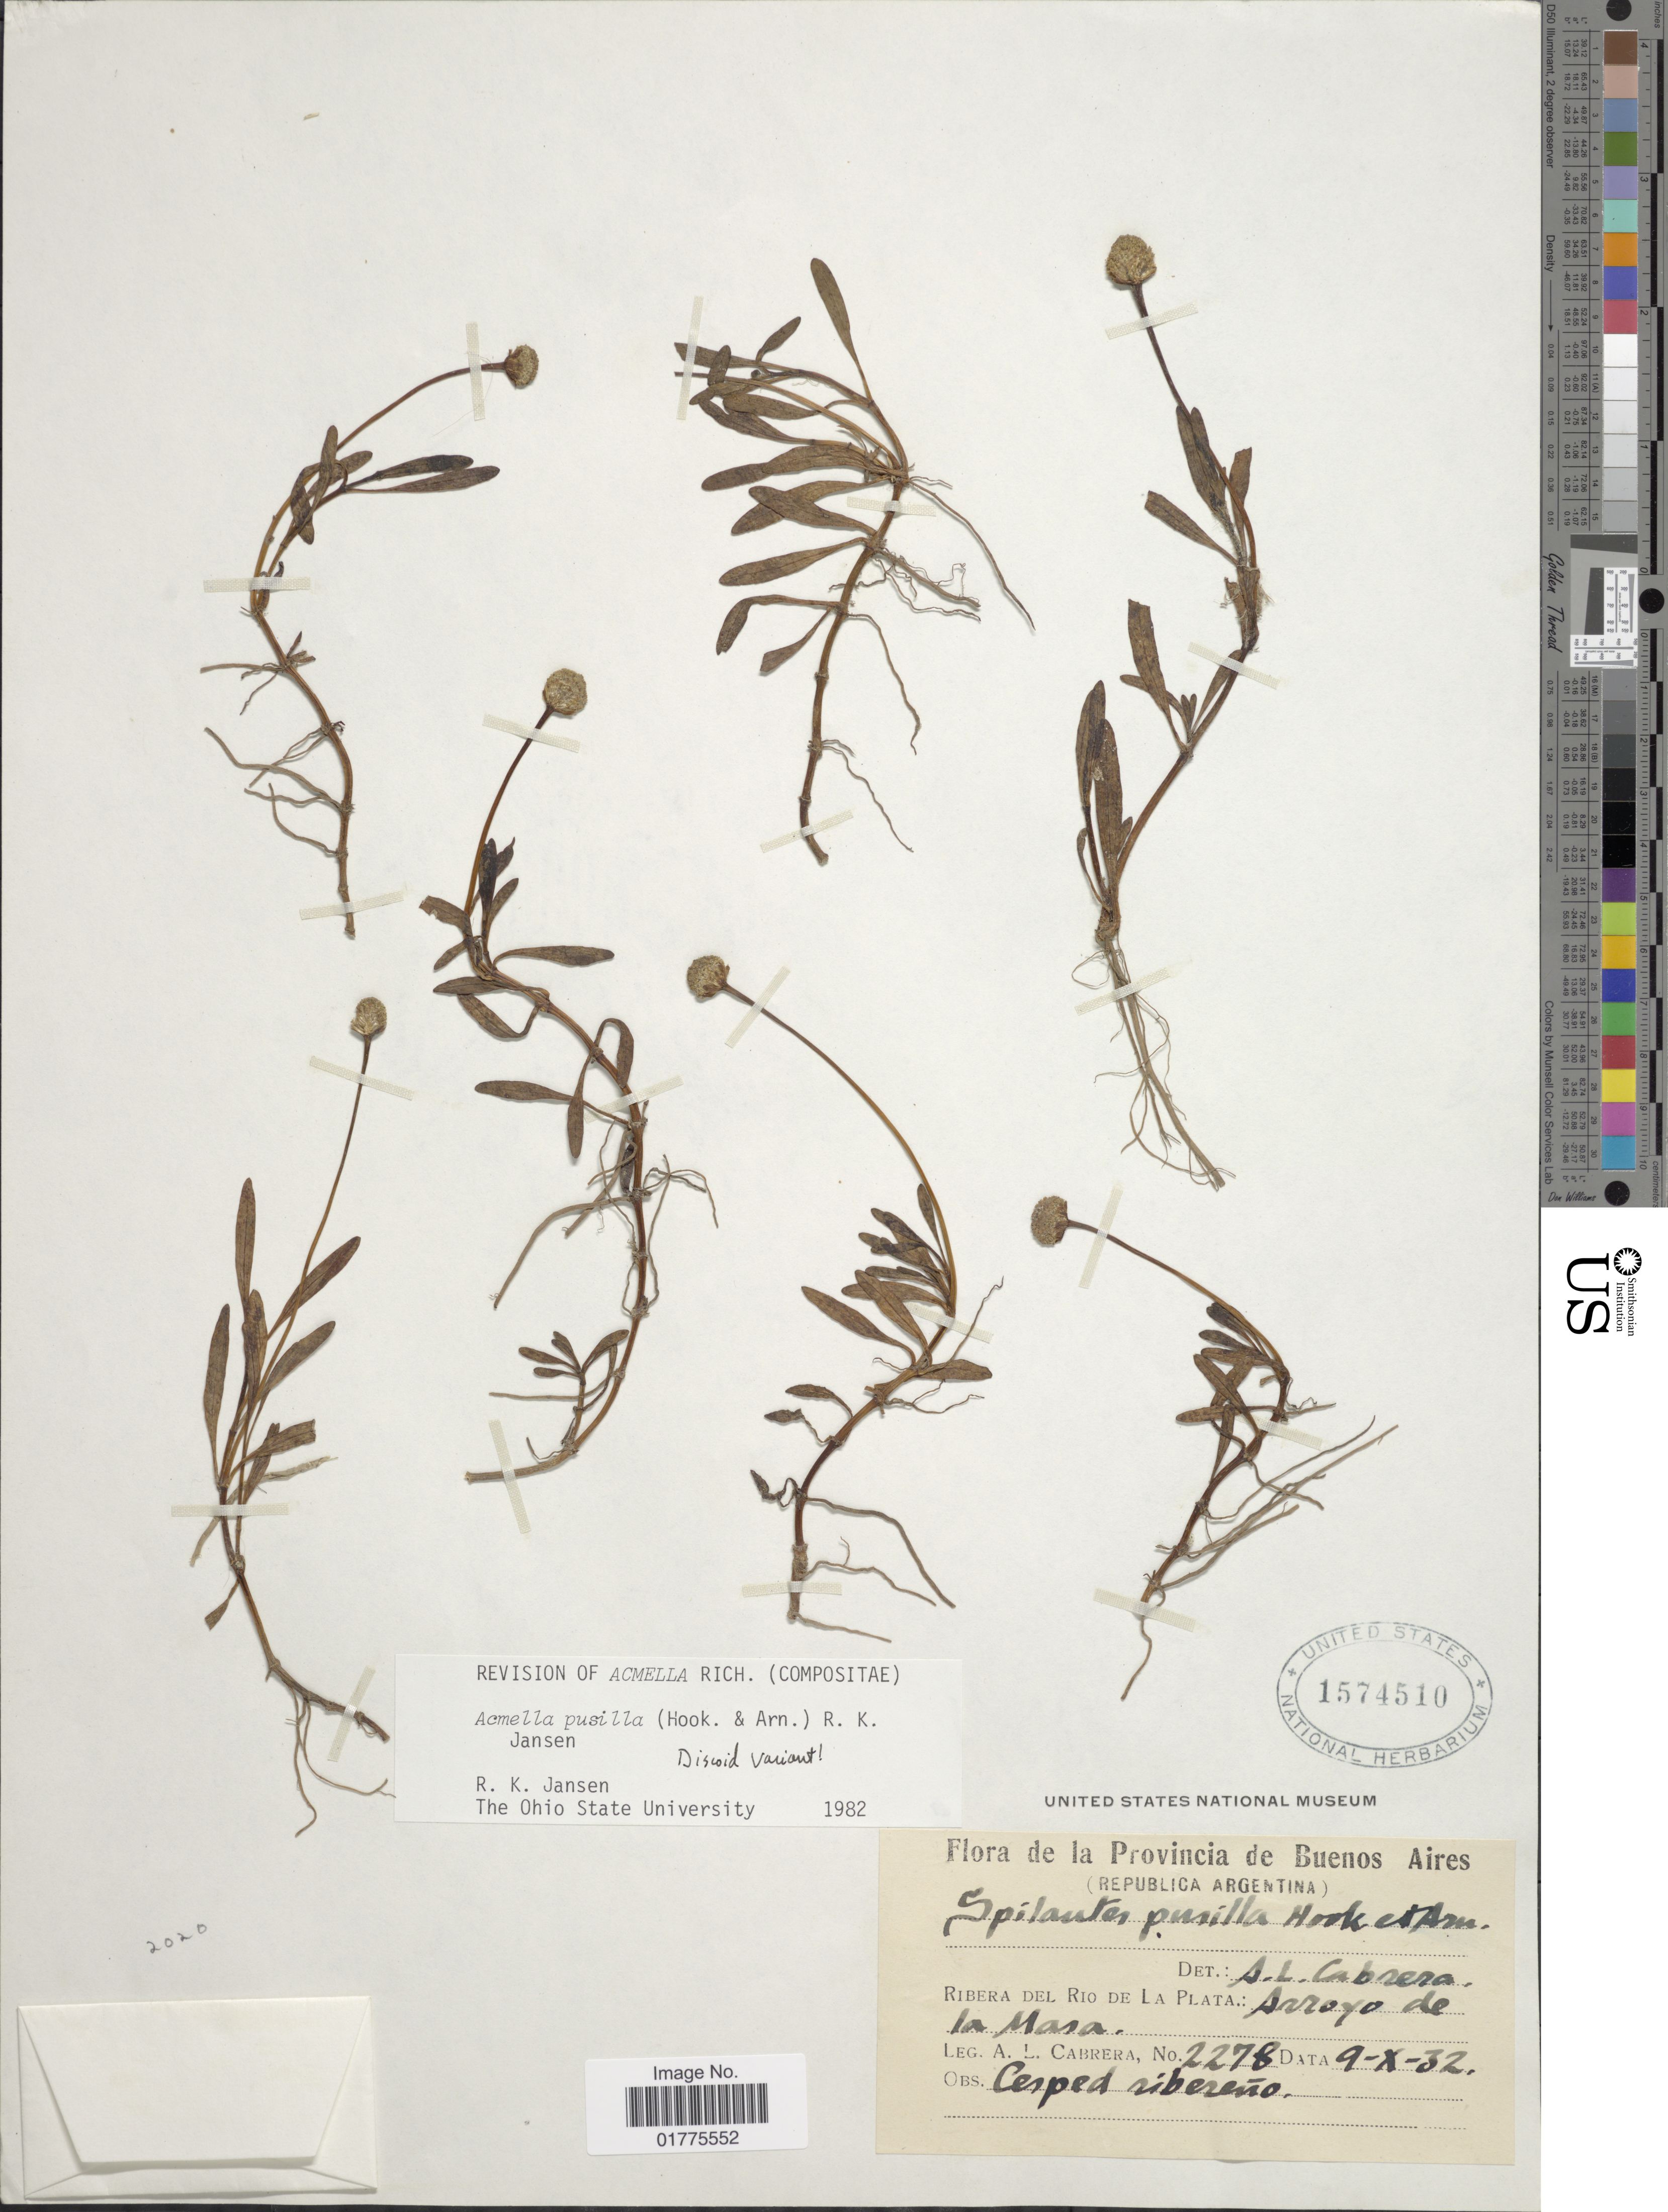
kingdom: Plantae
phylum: Tracheophyta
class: Magnoliopsida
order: Asterales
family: Asteraceae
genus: Acmella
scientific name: Acmella pusilla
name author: (Hook. & Arn.) R.K. Jansen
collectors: A. L. Cabrera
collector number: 2278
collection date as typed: Transcribed d/m/y: 9/10/32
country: Argentina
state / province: Buenos Aires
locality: Ribera Del Rio de La Plata: Arroyo de la Masa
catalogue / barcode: US 1574510